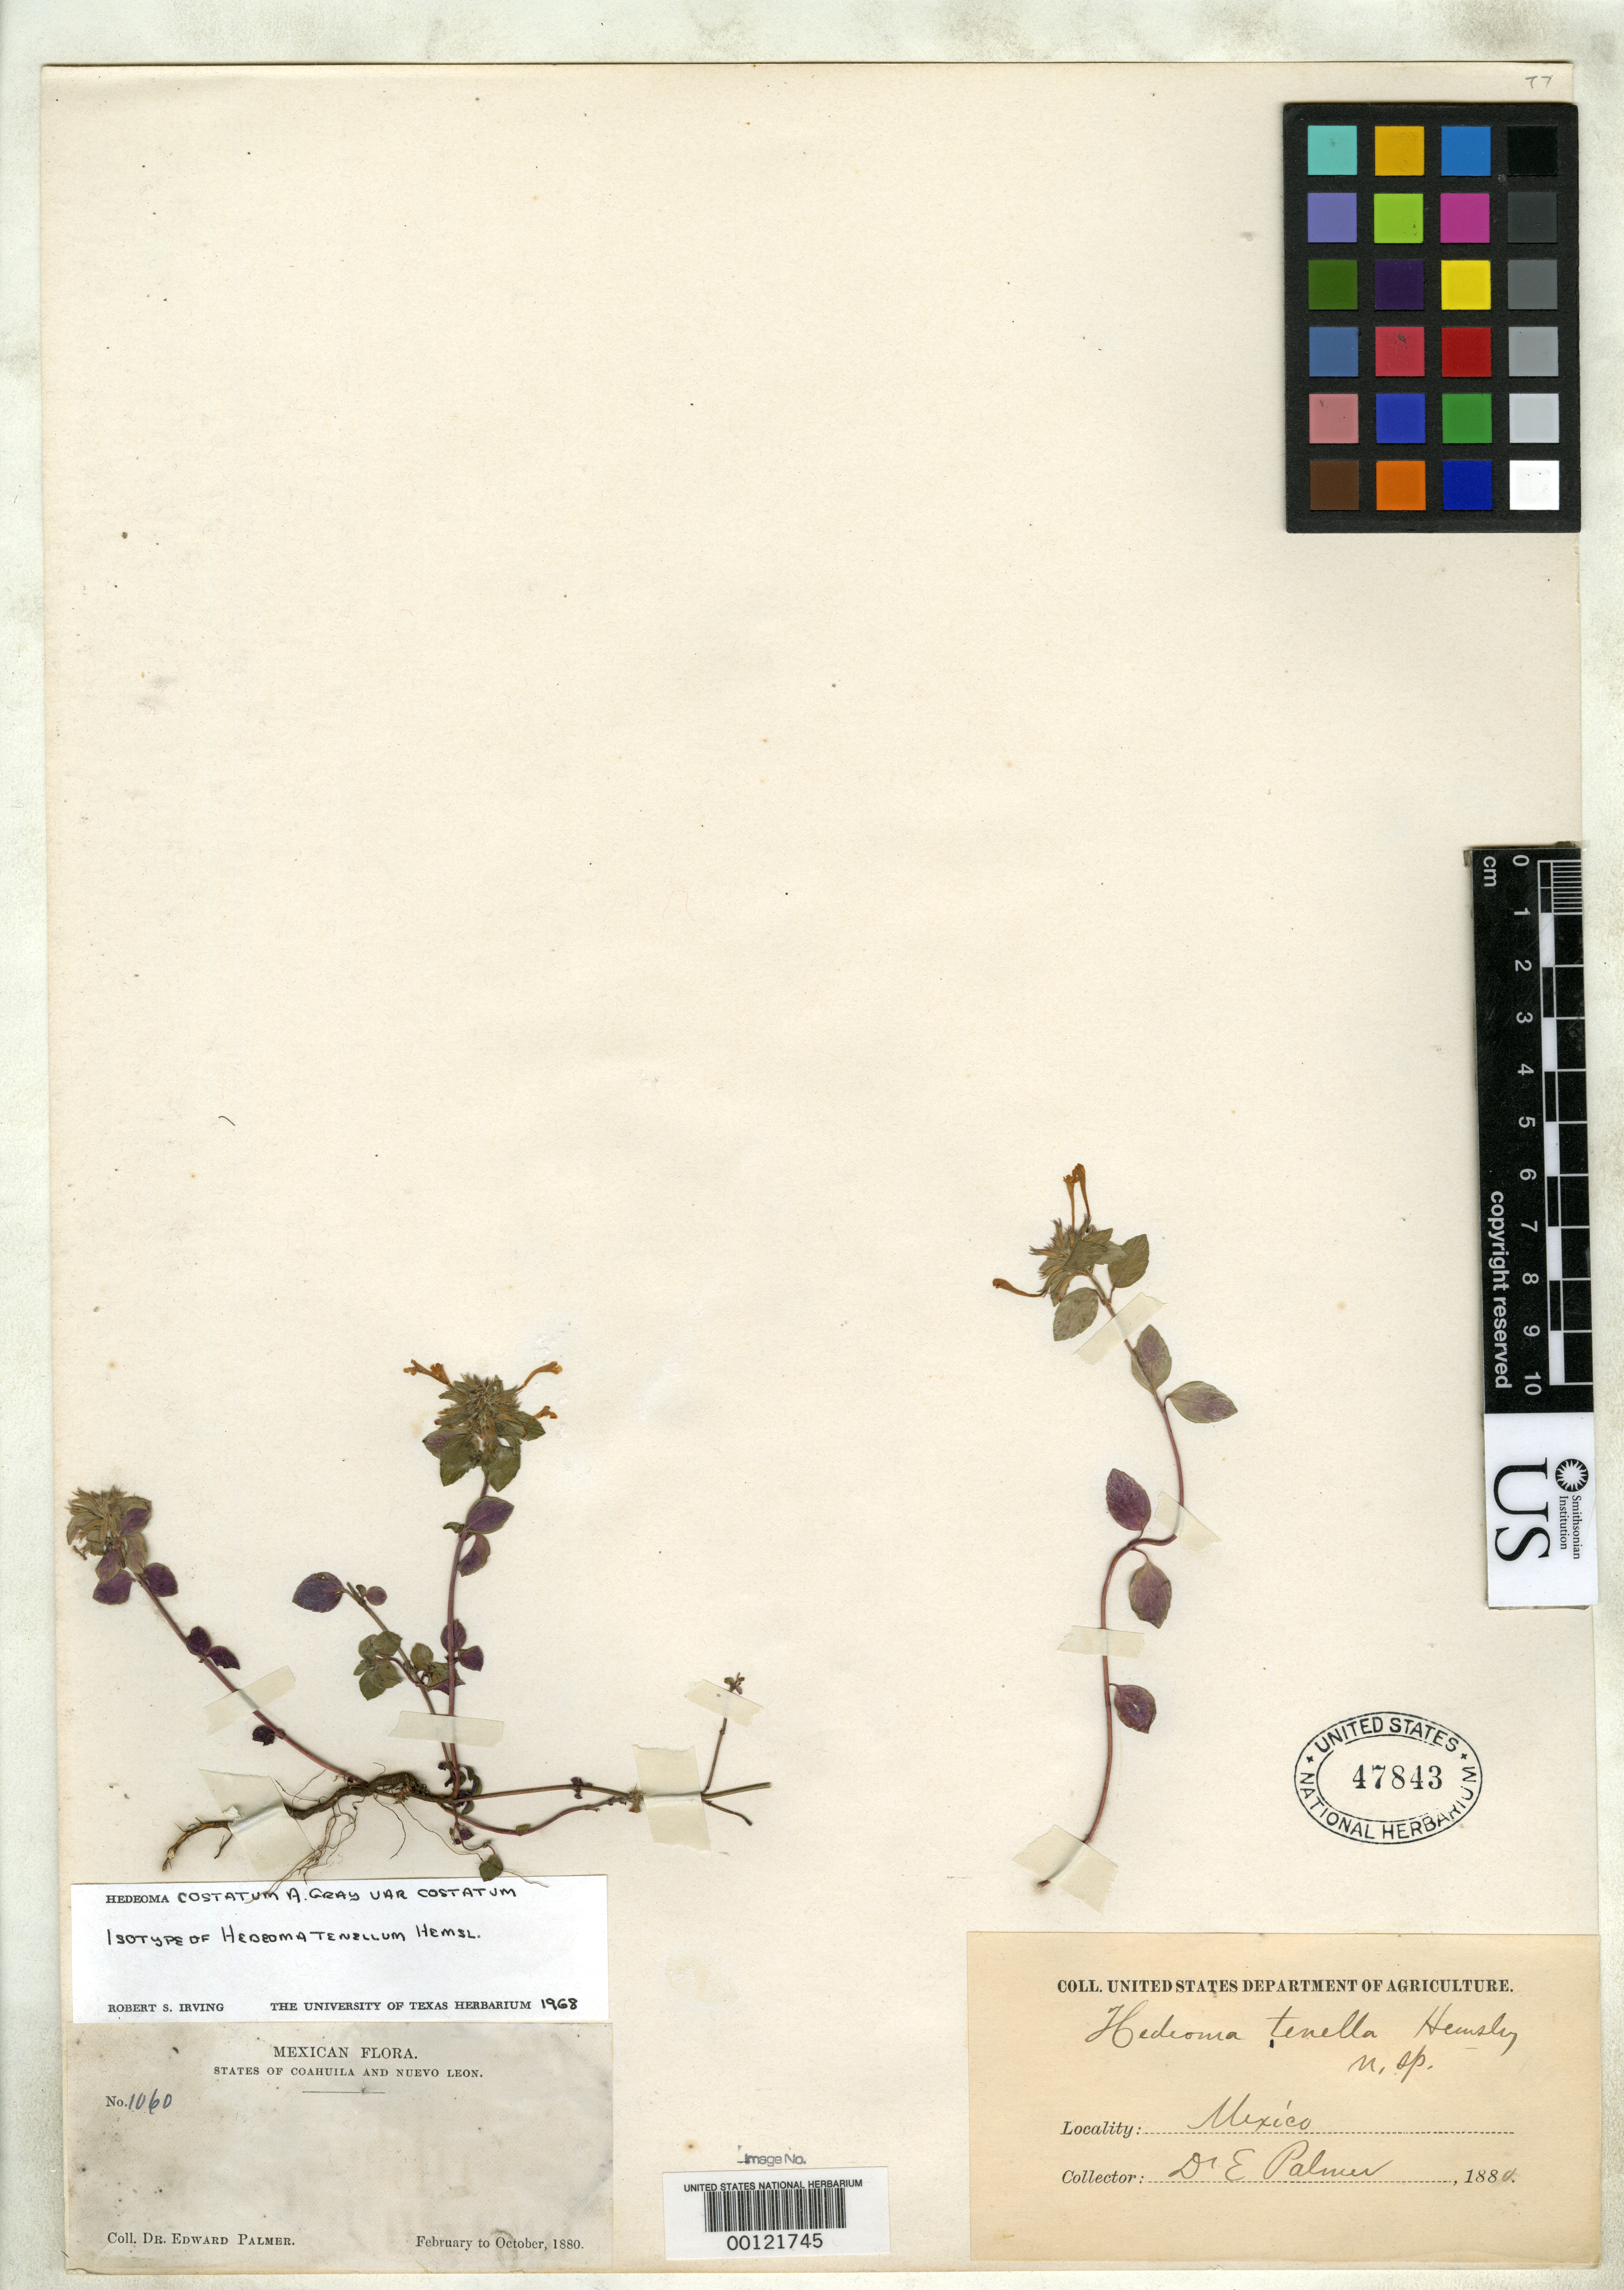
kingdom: Plantae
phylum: Tracheophyta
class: Magnoliopsida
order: Lamiales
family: Lamiaceae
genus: Hedeoma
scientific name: Hedeoma tenella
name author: Hemsl.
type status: Isotype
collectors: E. Palmer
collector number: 1060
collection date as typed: Feb 1880 to -- Oct 1880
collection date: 1880-02/1880-10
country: Mexico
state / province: Nuevo León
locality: Guajuco.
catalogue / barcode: US 47843